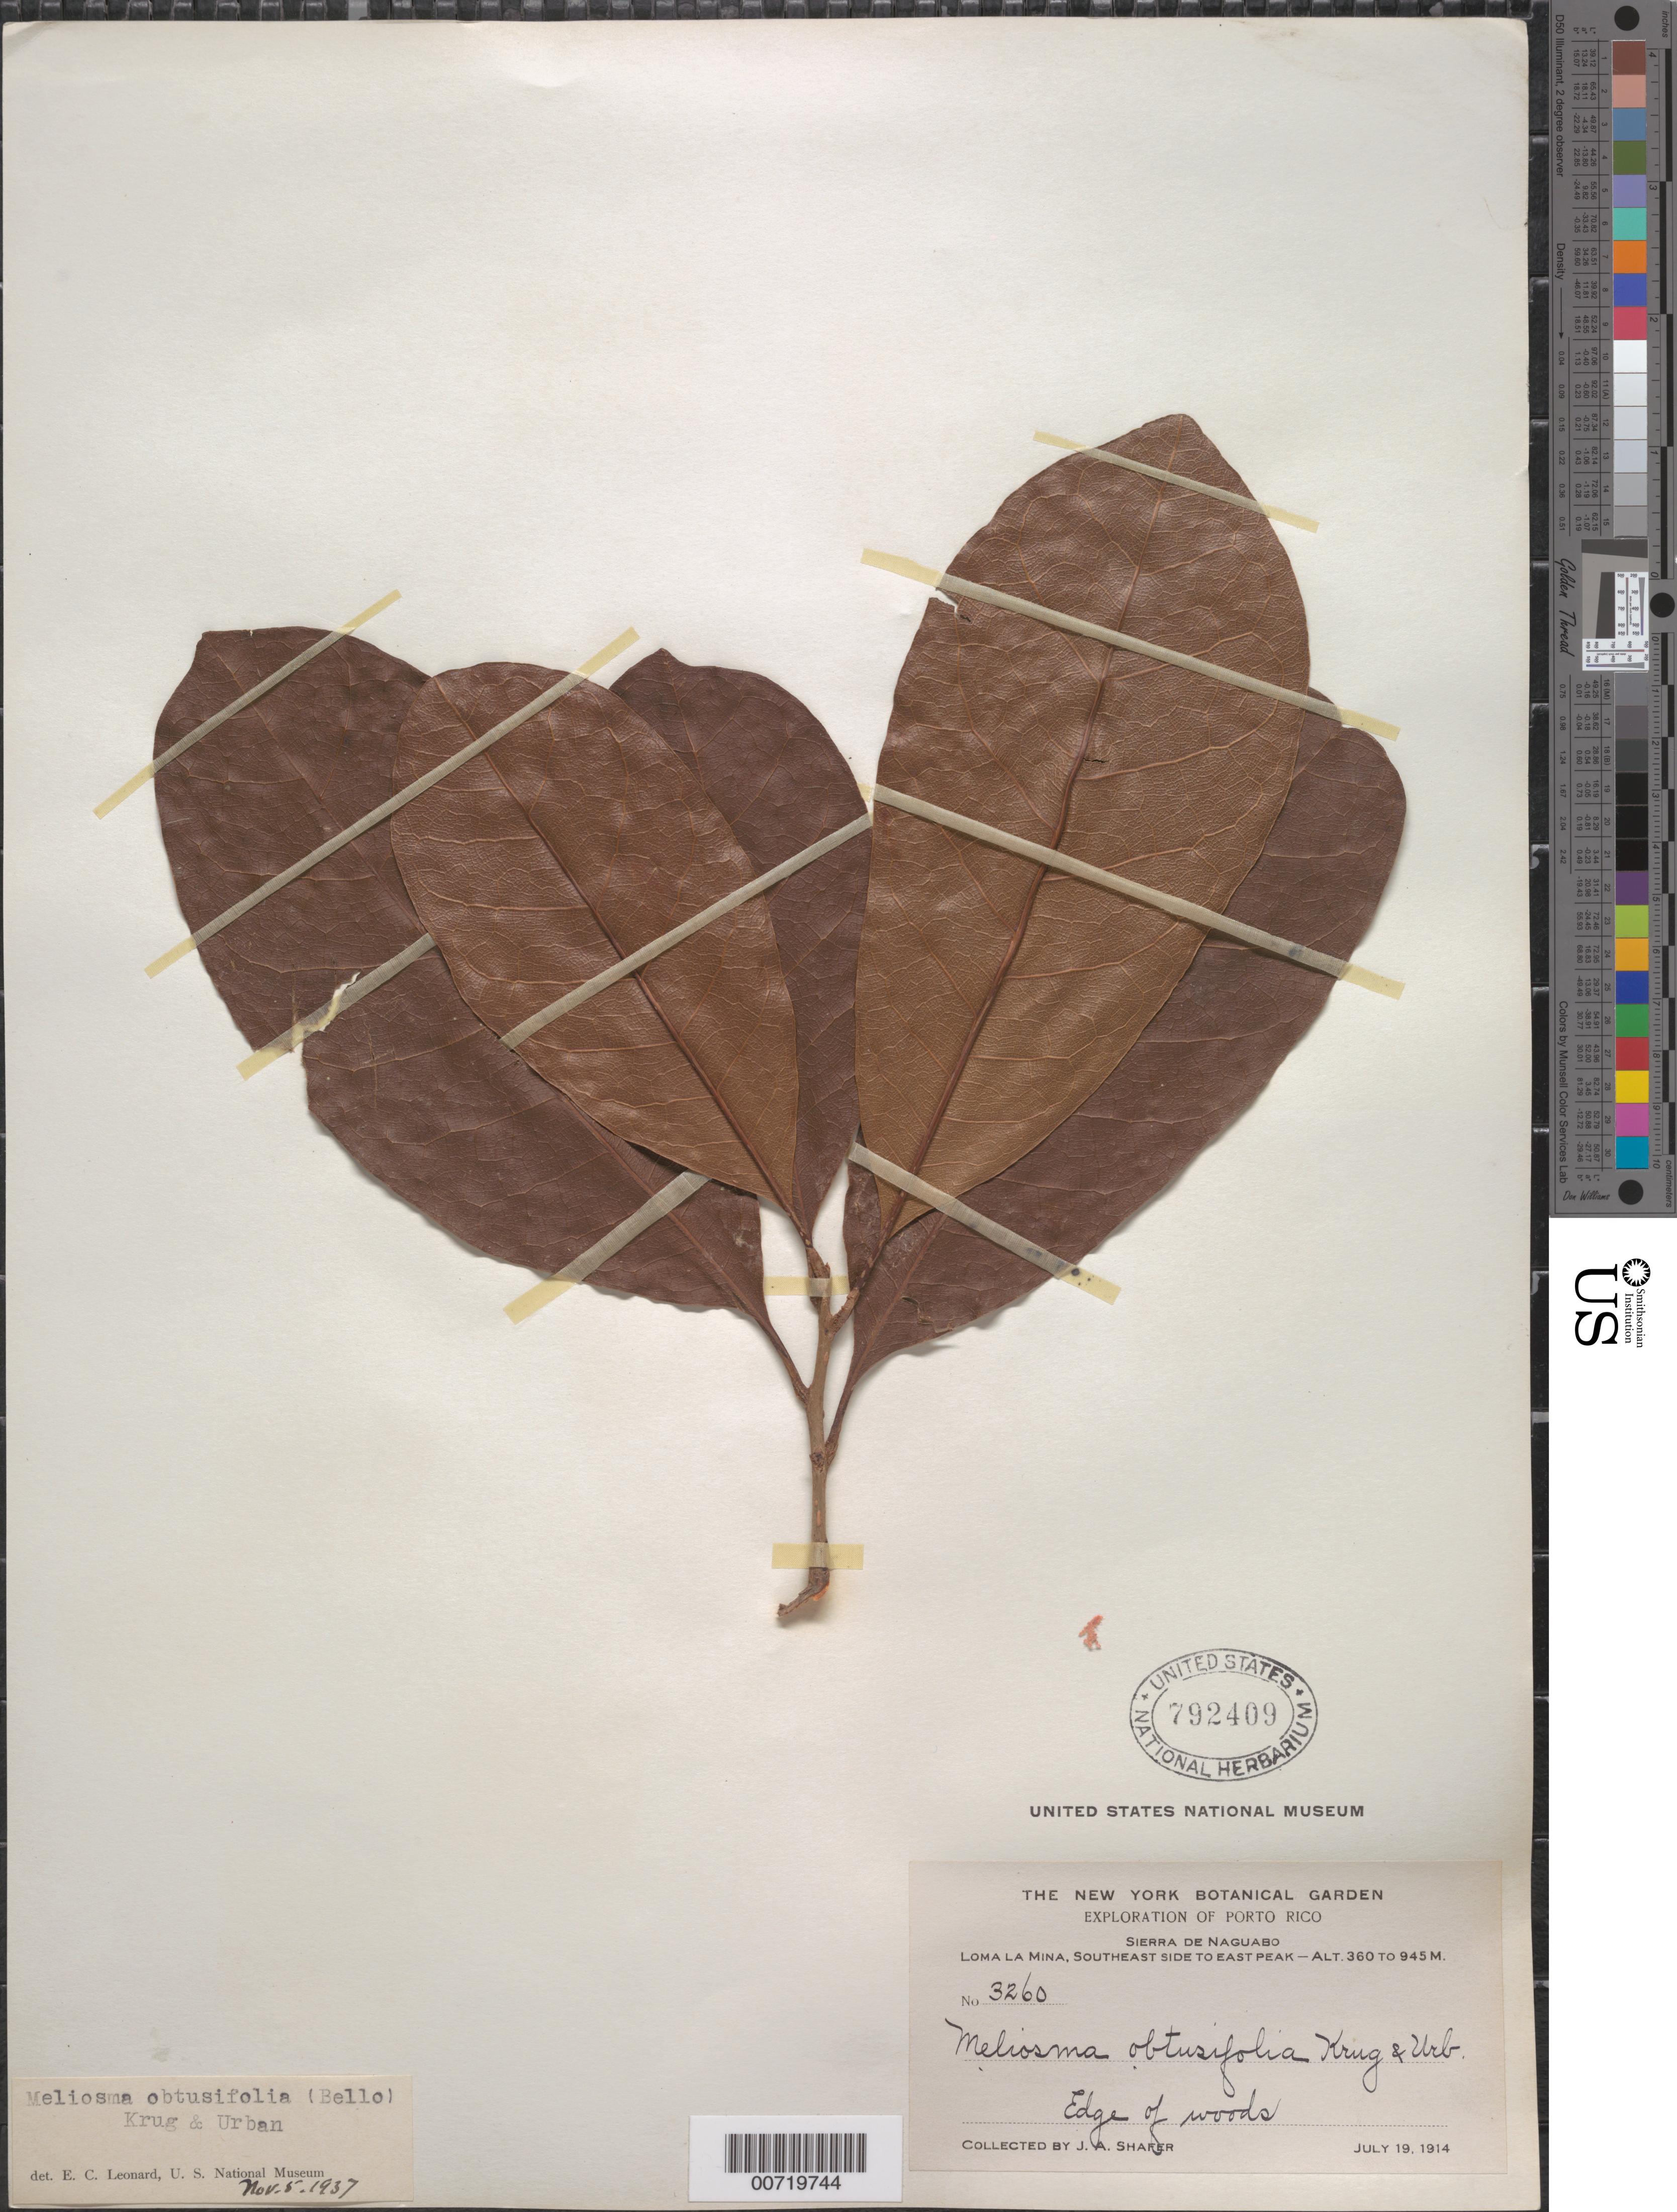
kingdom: Plantae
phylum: Tracheophyta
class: Magnoliopsida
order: Proteales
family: Sabiaceae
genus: Meliosma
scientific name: Meliosma obtusifolia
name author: (Bello) Krug & Urb.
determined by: Leonard, Emery C., (US)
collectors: J. A. Shafer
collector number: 3260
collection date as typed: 19 Jul 1914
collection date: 1914-07-19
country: Puerto Rico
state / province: Naguabo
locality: Sierra de Naguabo, Loma la Mina, SE side of E peak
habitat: Edge of woods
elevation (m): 360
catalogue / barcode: US 792409